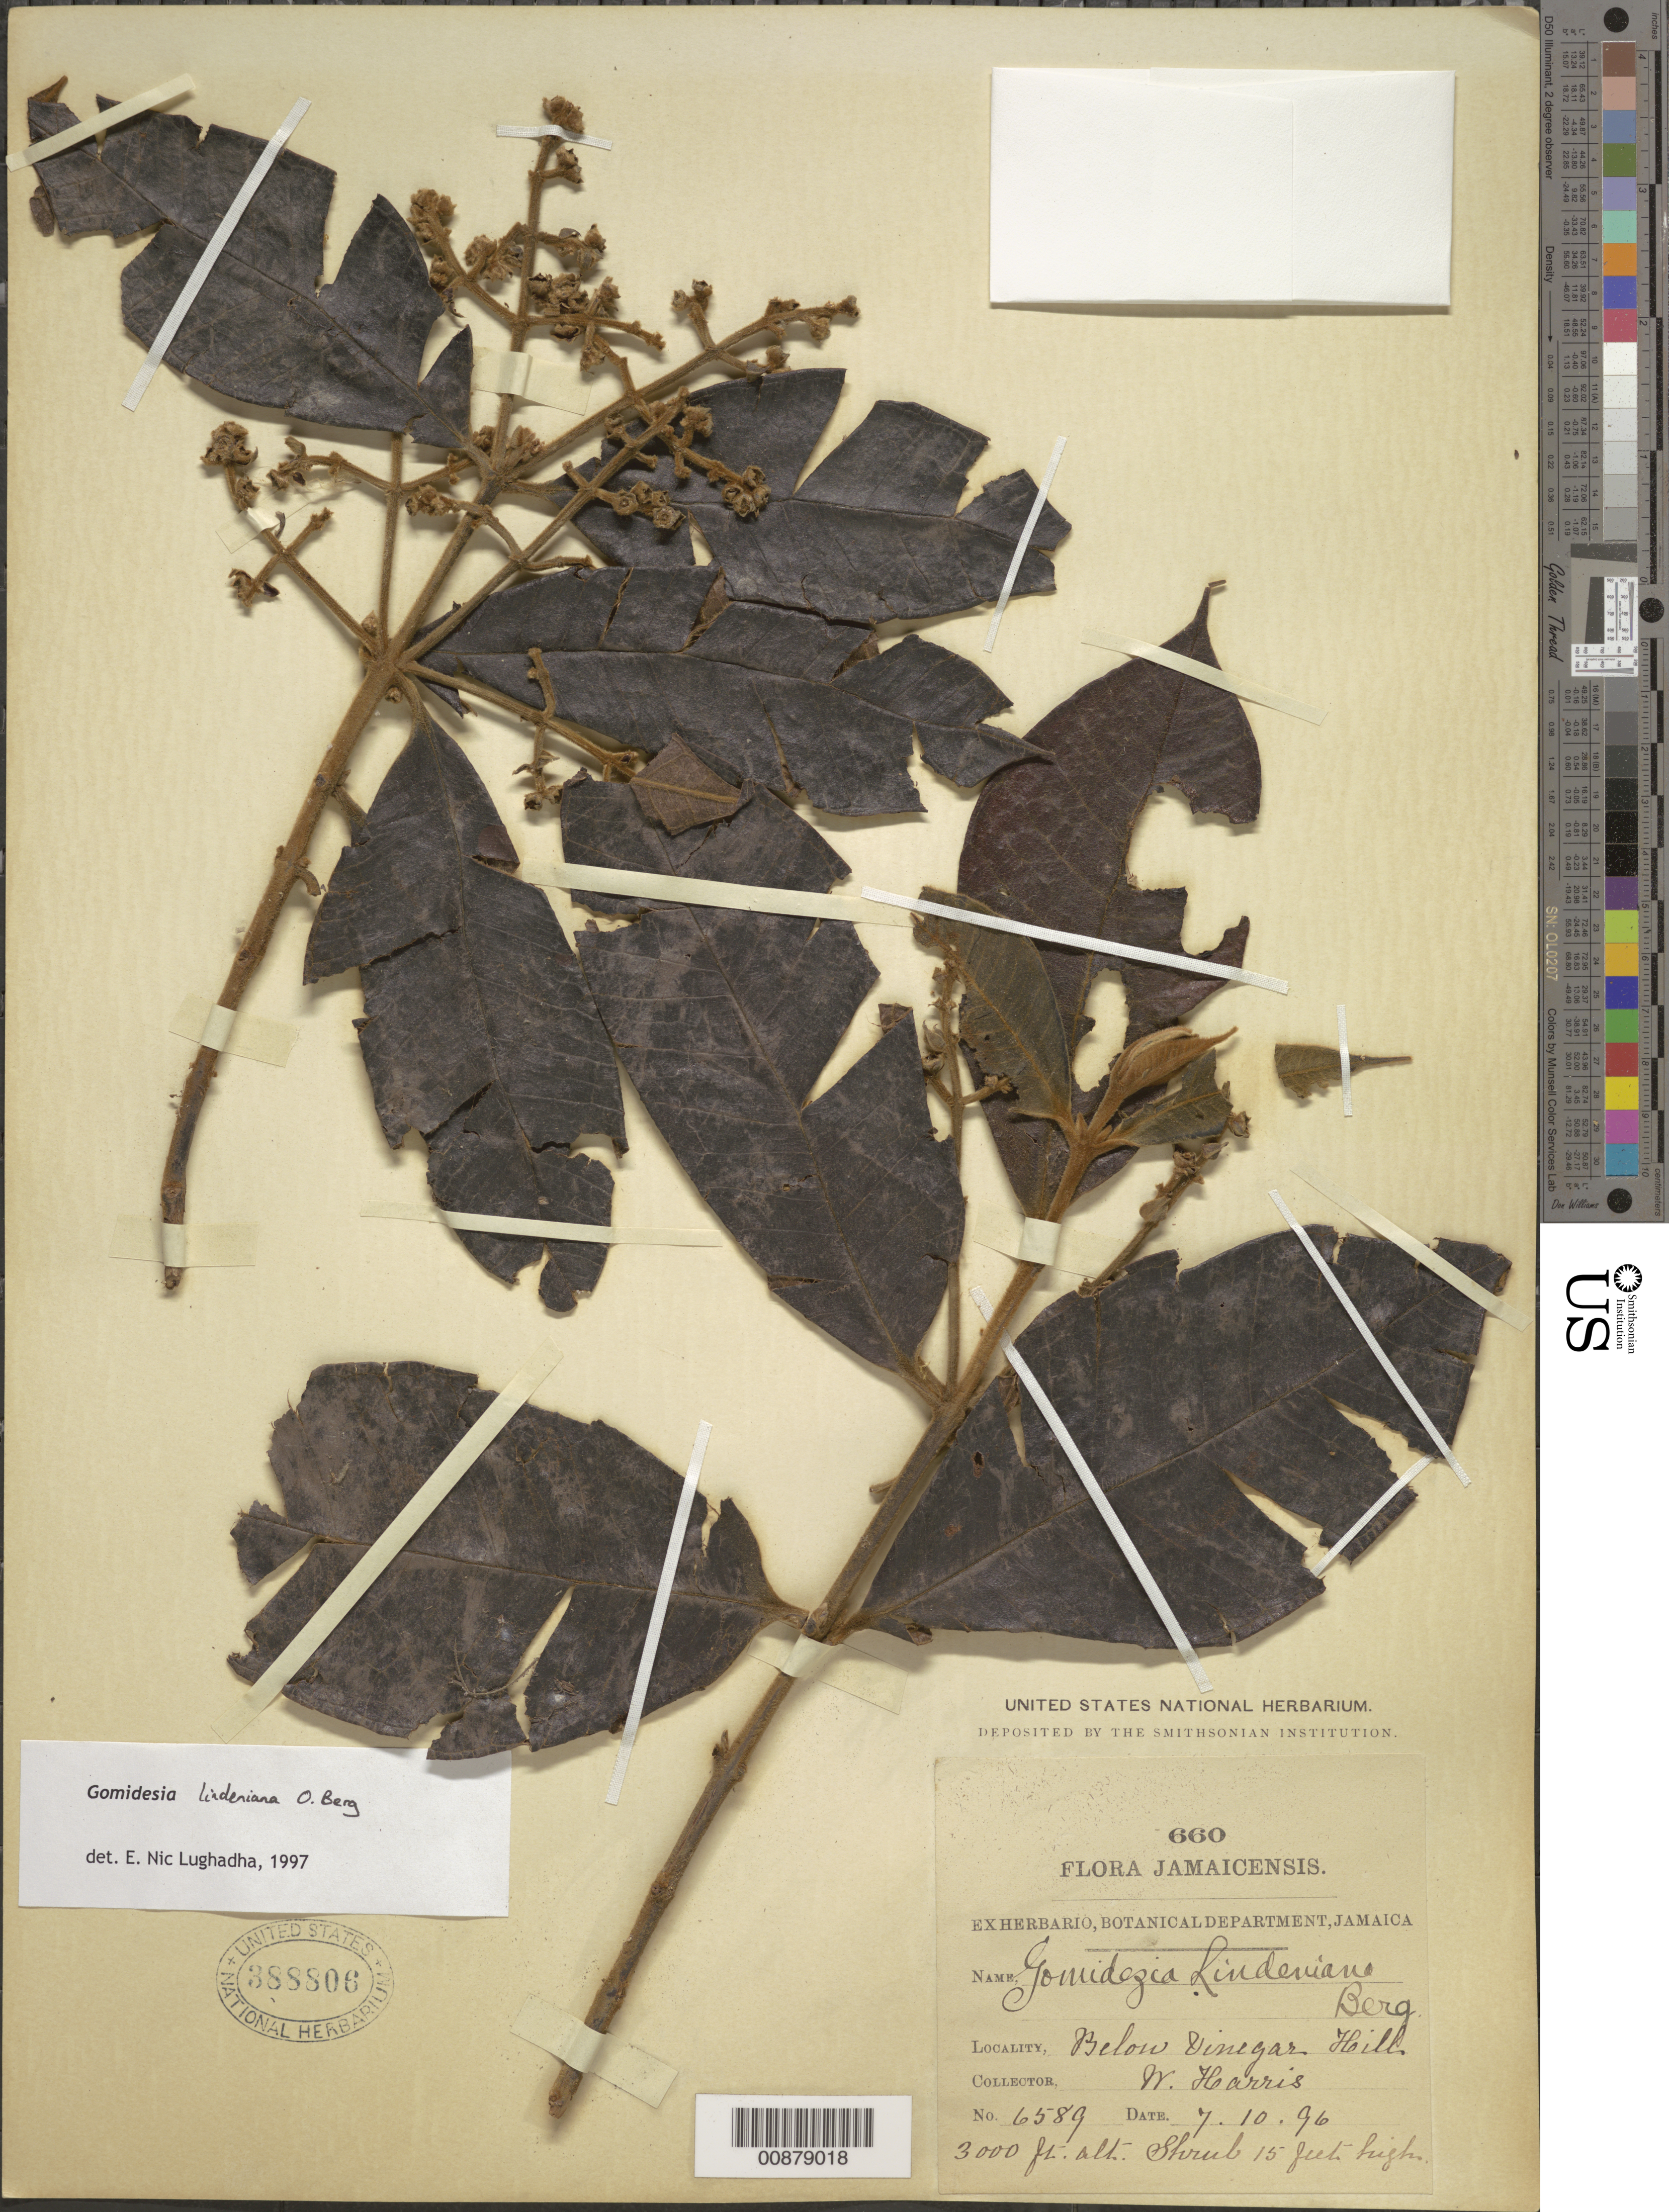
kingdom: Plantae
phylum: Tracheophyta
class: Magnoliopsida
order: Myrtales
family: Myrtaceae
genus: Myrcia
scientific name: Myrcia fenzliana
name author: O. Berg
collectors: W. H. Harris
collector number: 6589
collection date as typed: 07 Oct 1896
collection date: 1896-10-07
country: Jamaica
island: Jamaica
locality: Below Vinegar Hill.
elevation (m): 914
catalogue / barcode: US 388806